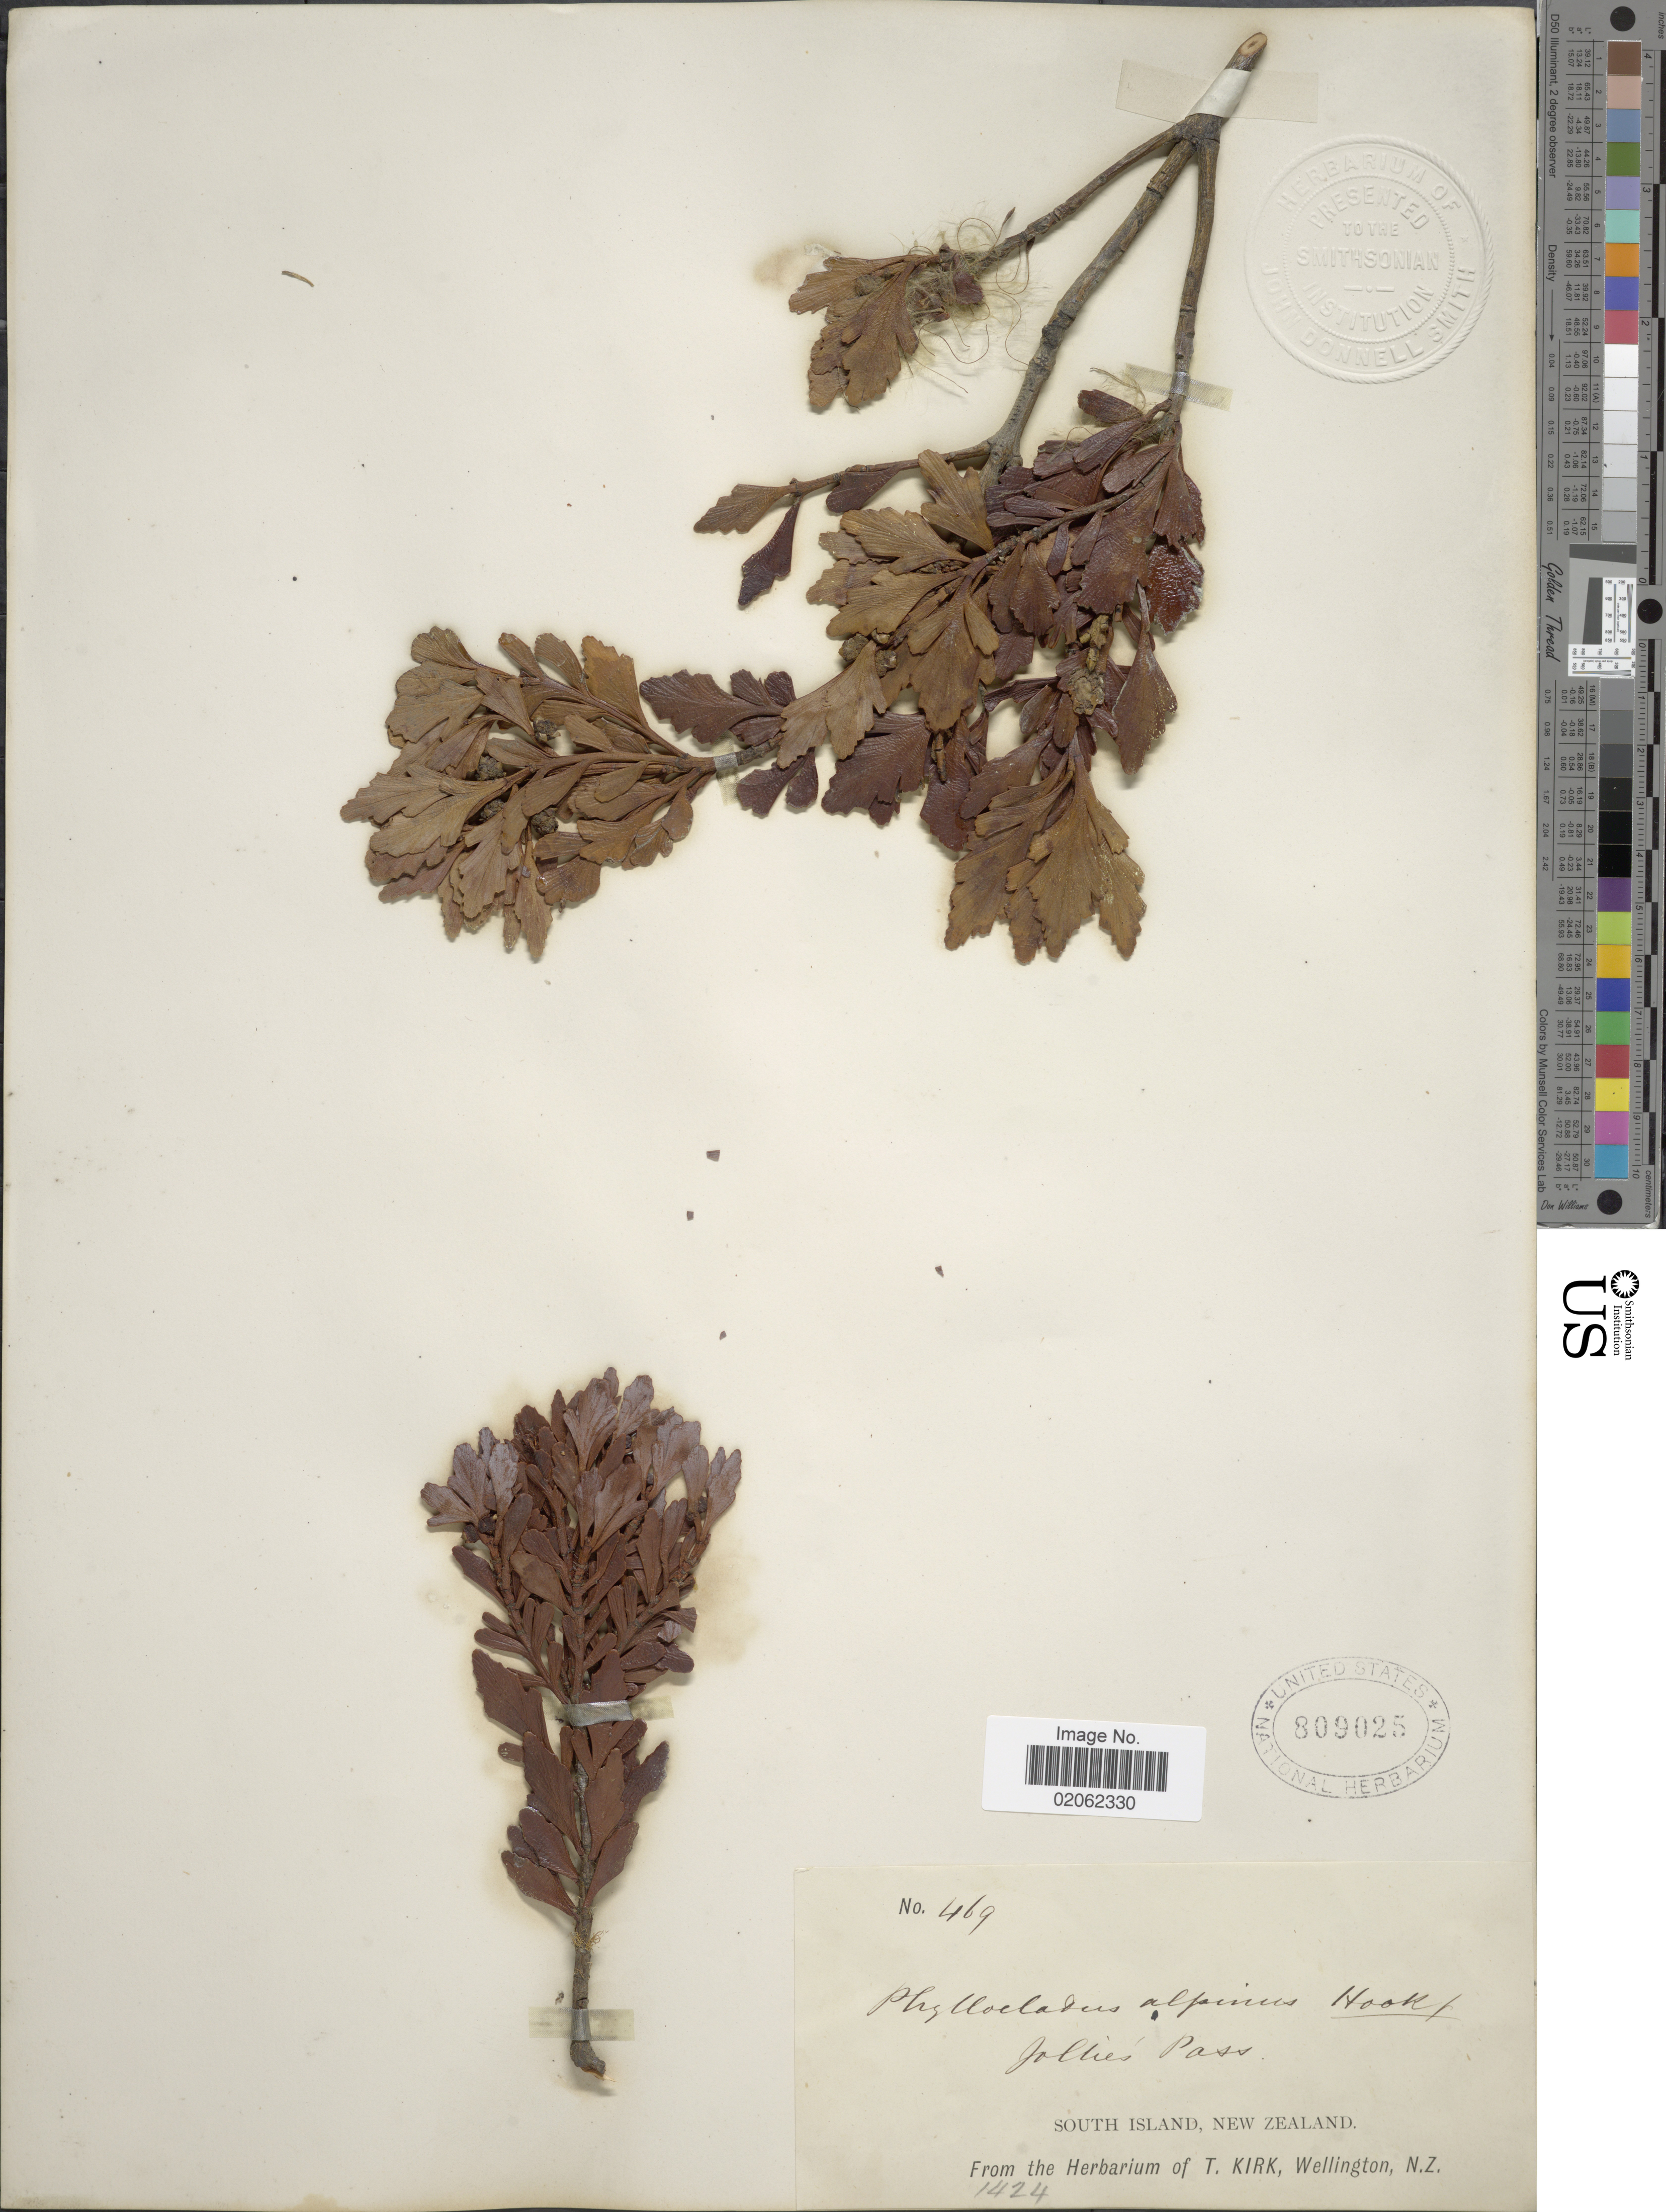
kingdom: Plantae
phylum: Tracheophyta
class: Pinopsida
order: Pinales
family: Phyllocladaceae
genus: Phyllocladus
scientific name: Phyllocladus alpinus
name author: Hook. f.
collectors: ex herb. T. Kirk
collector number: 469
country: New Zealand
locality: Jollies Pass, South Island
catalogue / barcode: US 809025